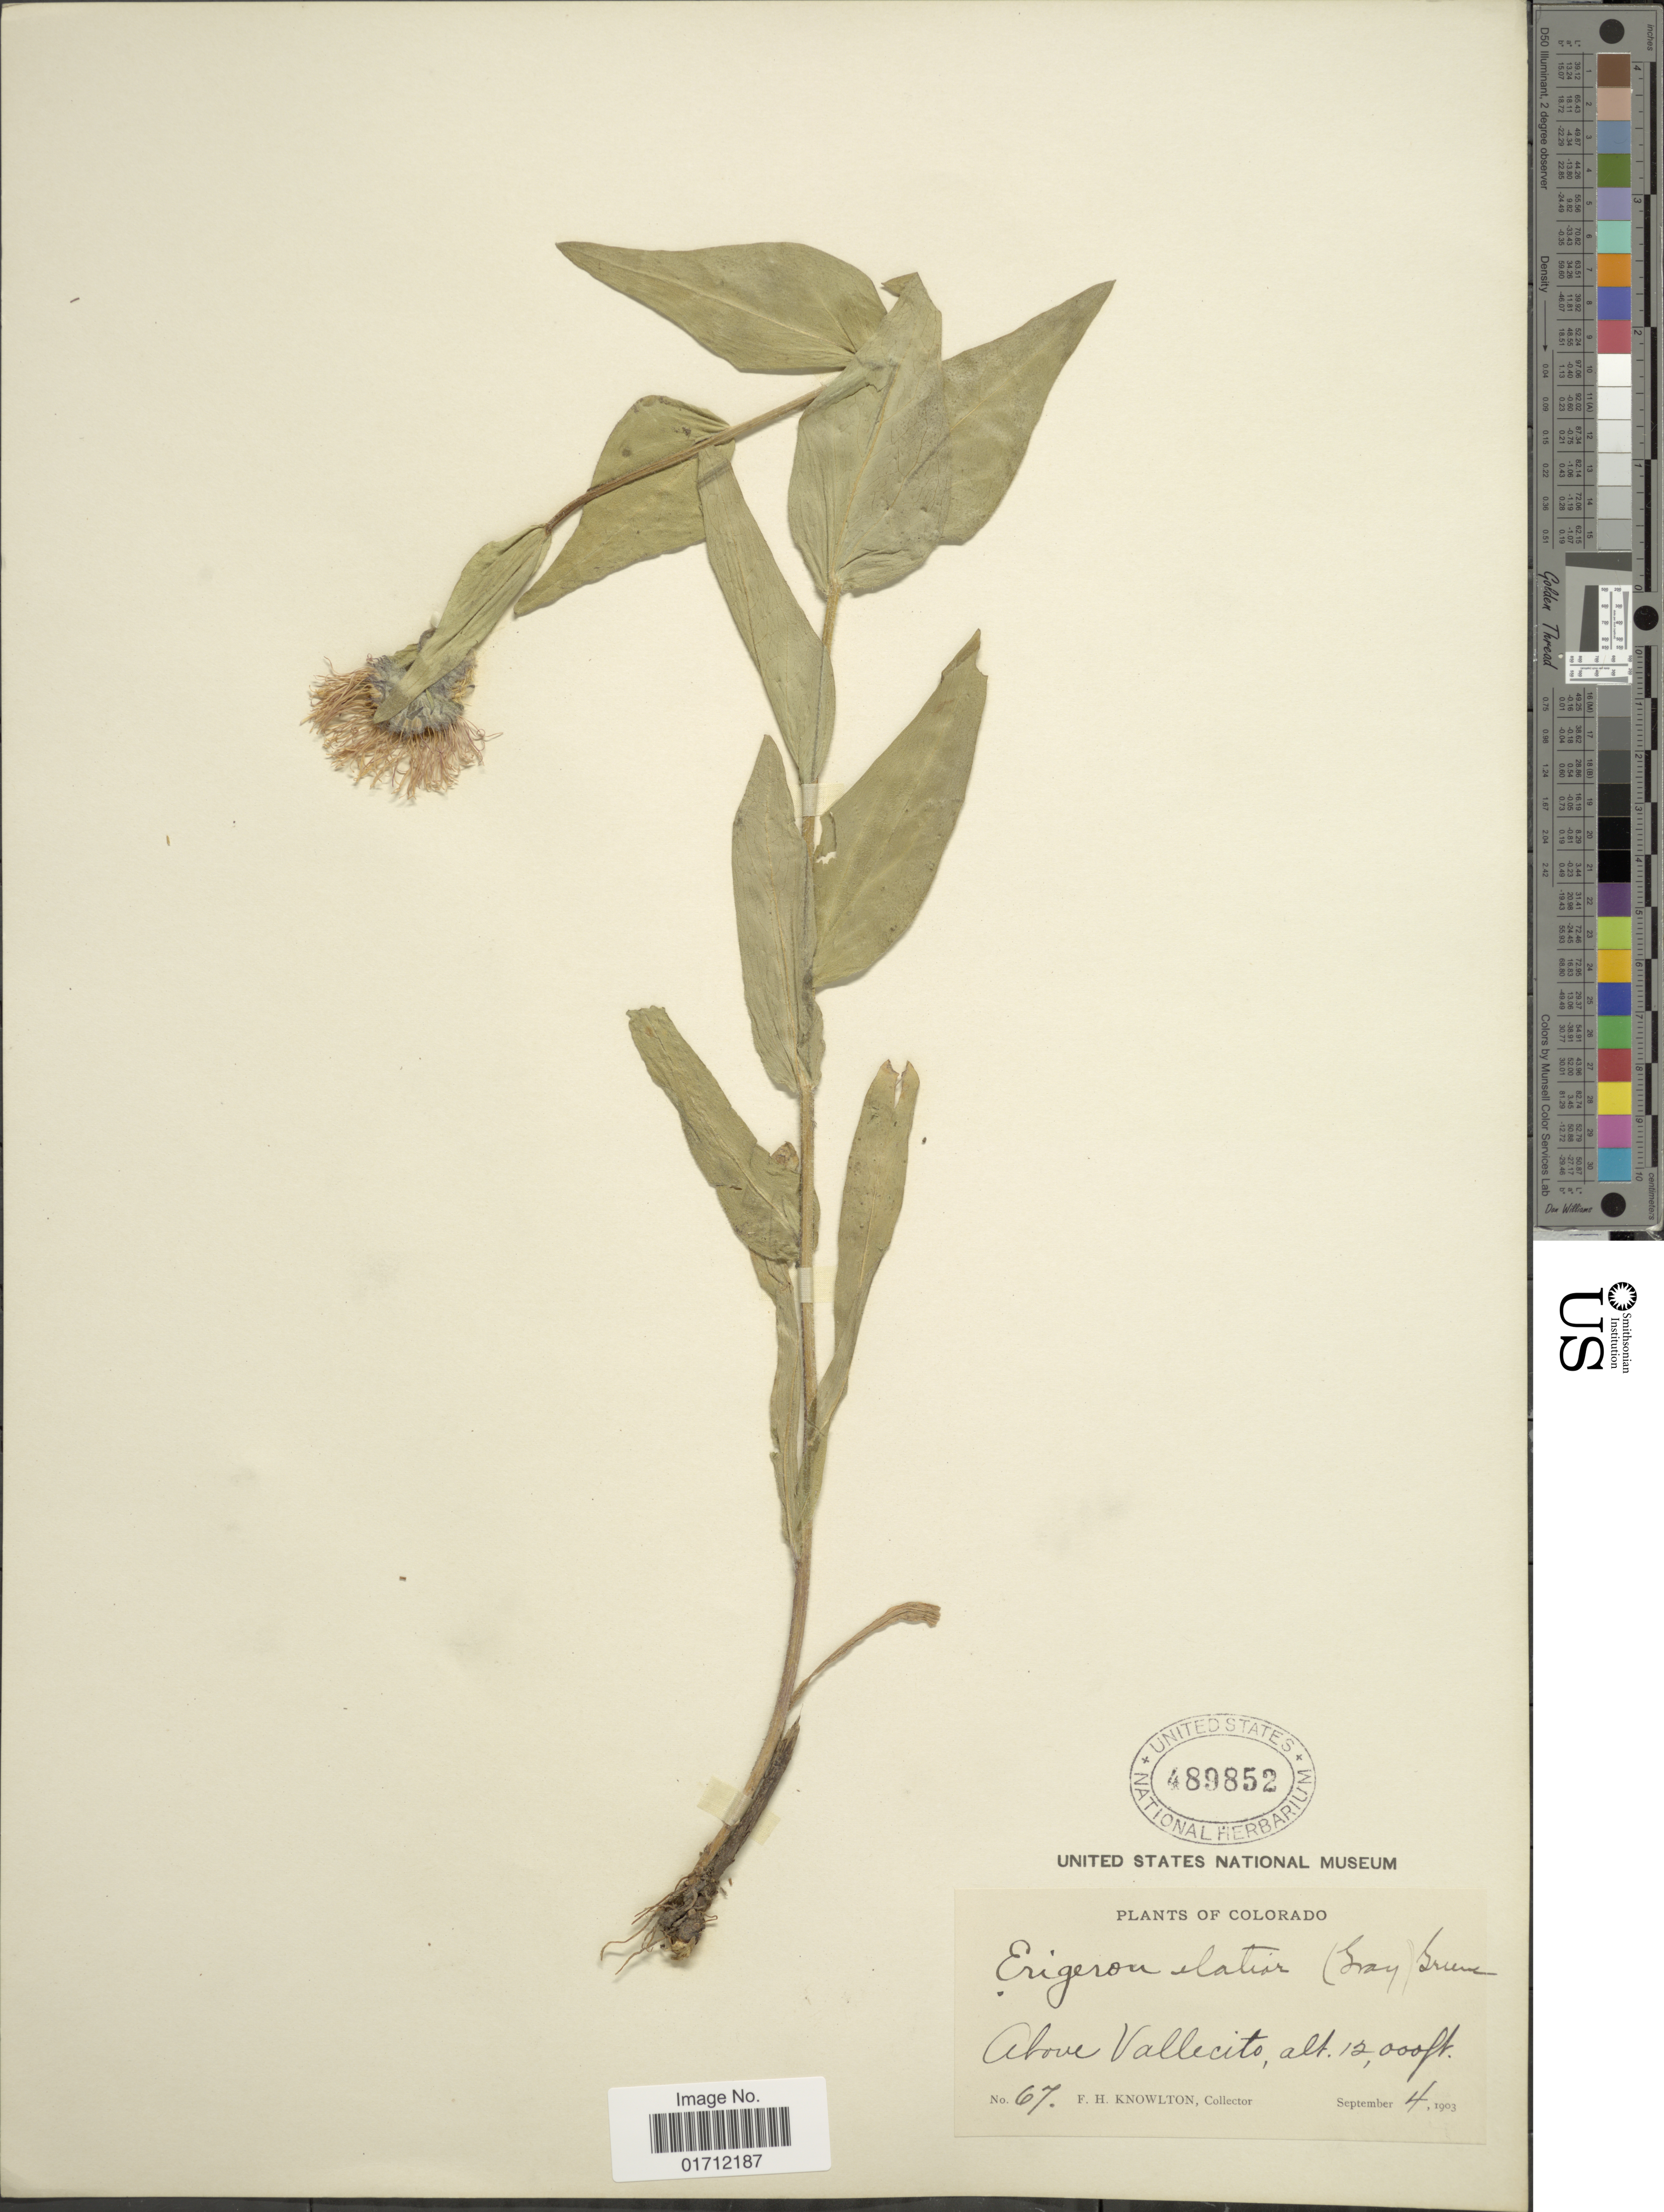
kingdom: Plantae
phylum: Tracheophyta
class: Magnoliopsida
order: Asterales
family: Asteraceae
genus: Erigeron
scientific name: Erigeron elatior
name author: (A. Gray) Greene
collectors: F. H. Knowlton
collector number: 67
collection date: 1903-09-04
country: United States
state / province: Colorado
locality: Above Vallecito.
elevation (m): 3658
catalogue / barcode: US 489852